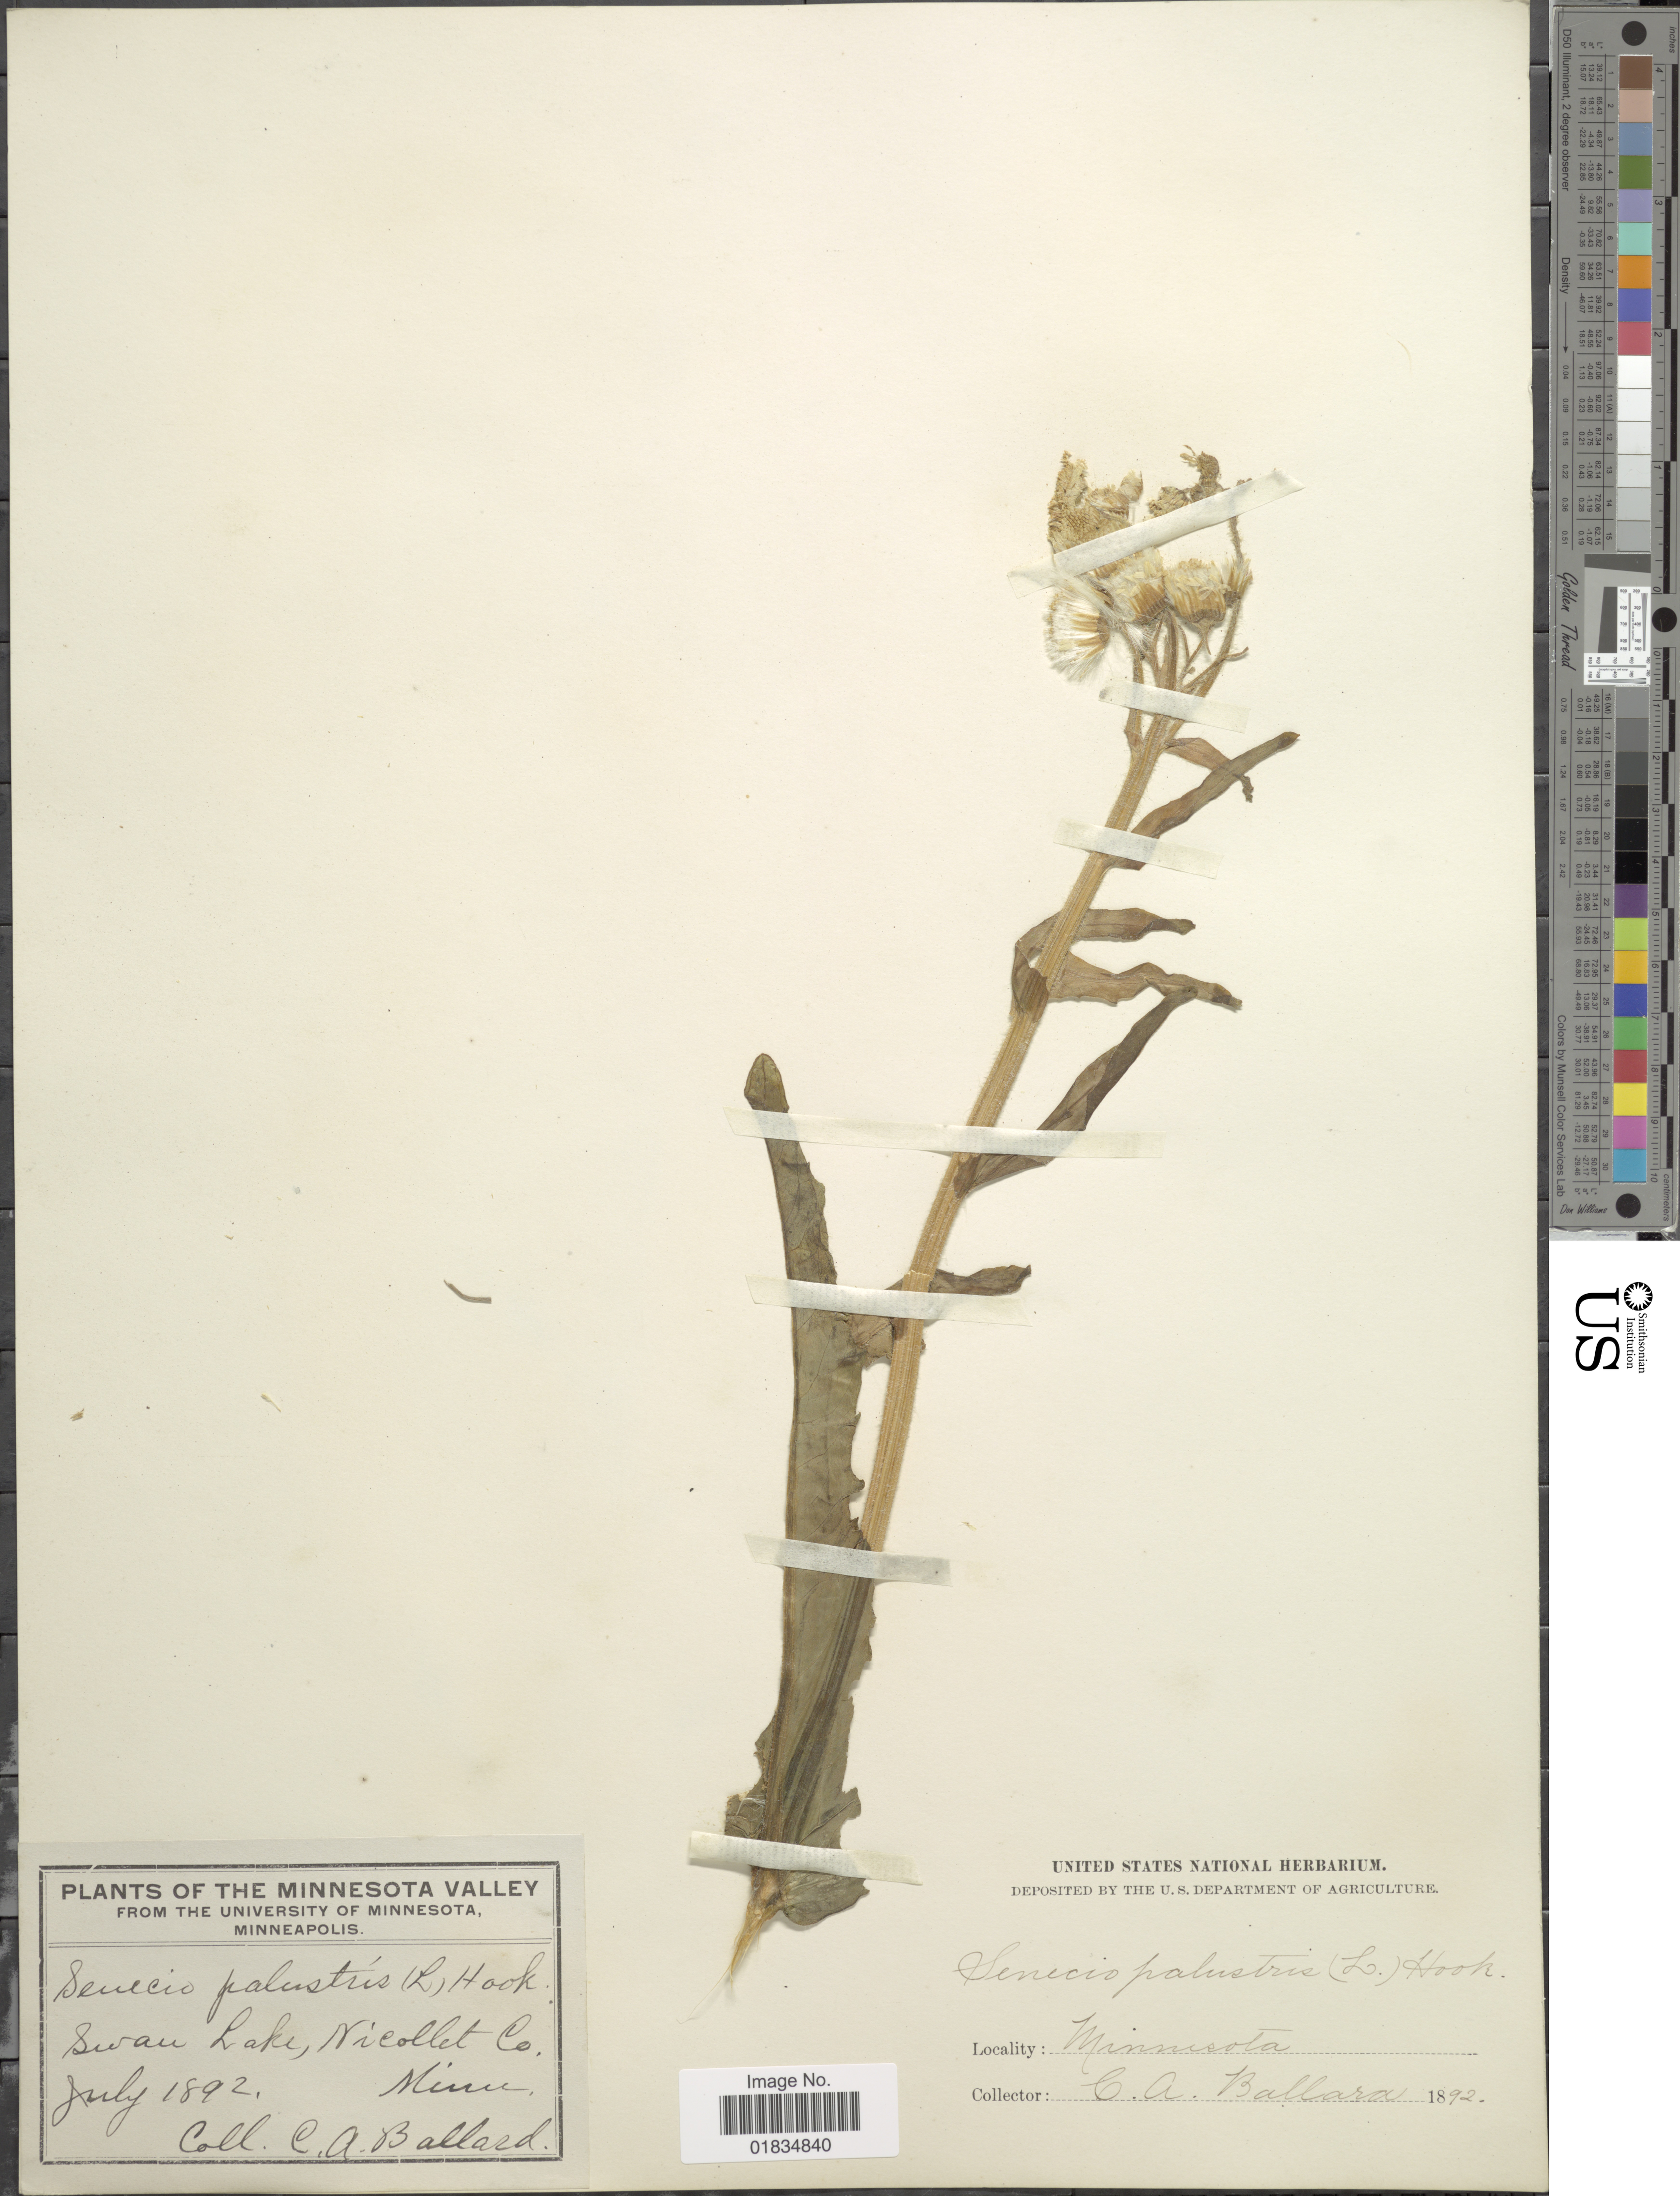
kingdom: Plantae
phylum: Tracheophyta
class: Magnoliopsida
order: Asterales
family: Asteraceae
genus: Tephroseris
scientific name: Tephroseris palustris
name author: (L.) Rchb.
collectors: C. A. Ballard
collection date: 1892-07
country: United States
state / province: Minnesota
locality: Swan Lake, Nicollet Co.